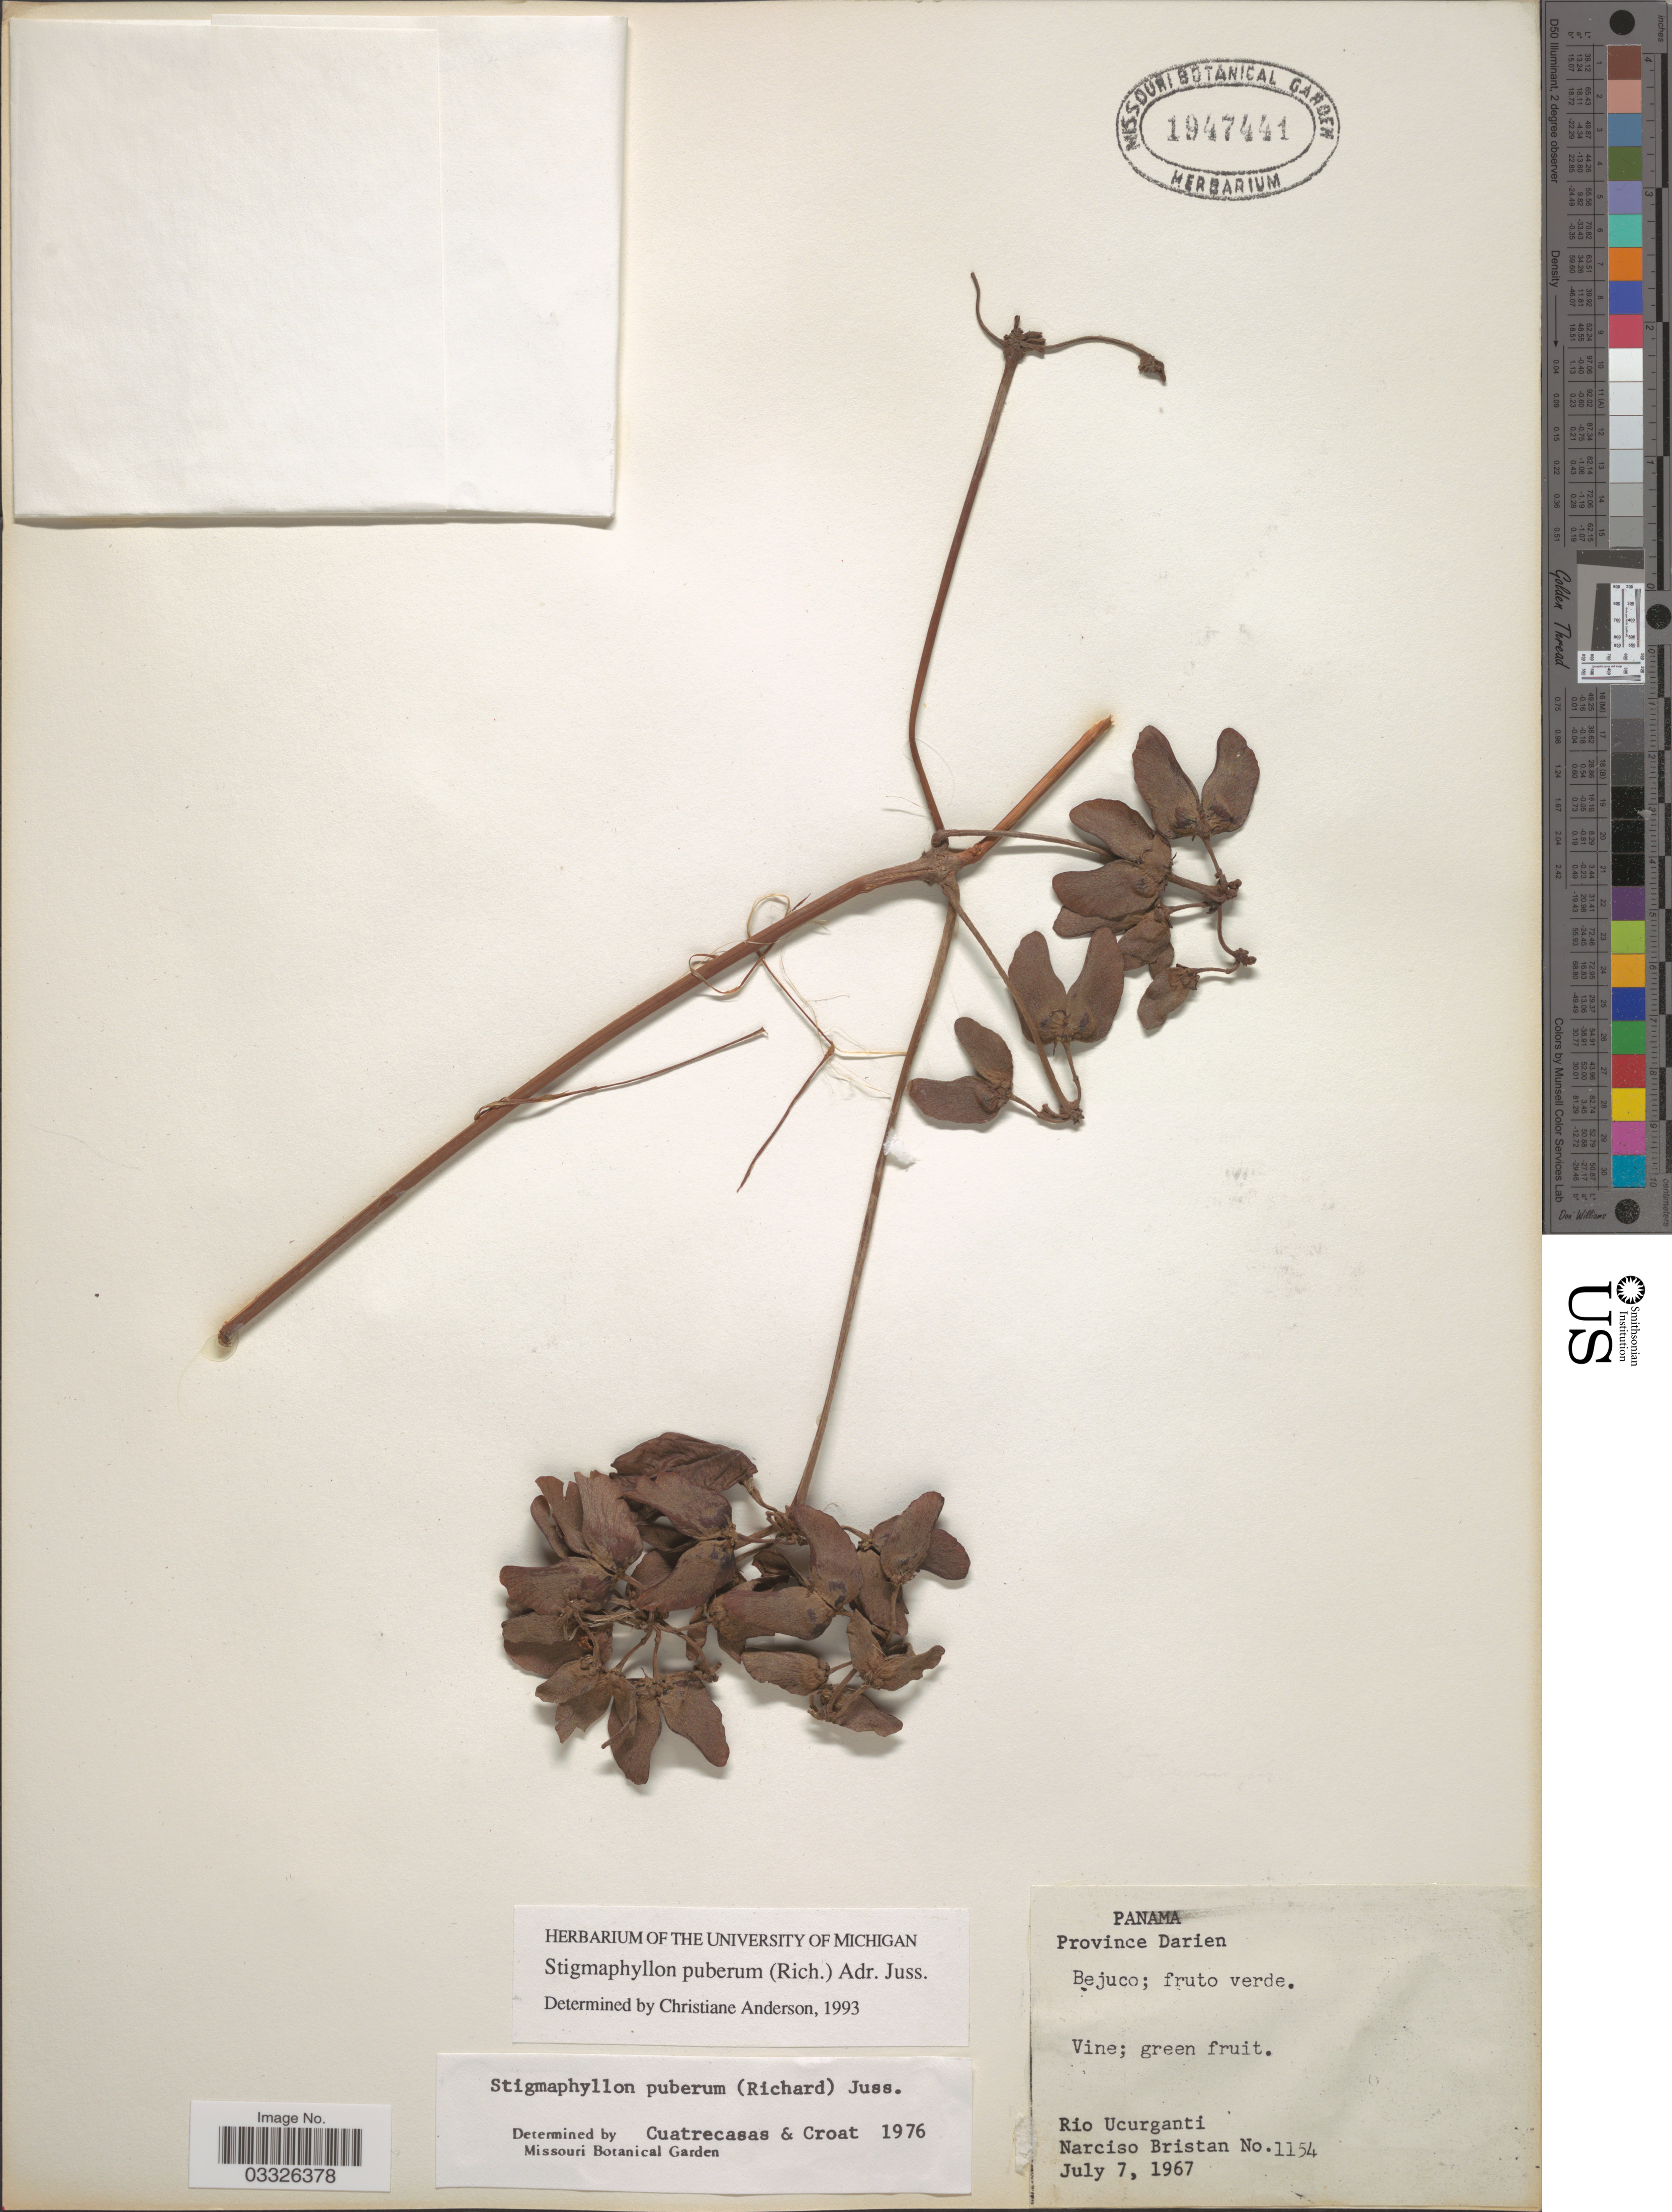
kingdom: Plantae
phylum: Tracheophyta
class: Magnoliopsida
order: Malpighiales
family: Malpighiaceae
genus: Stigmaphyllon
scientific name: Stigmaphyllon puberum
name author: (Rich.) A. Juss.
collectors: N. Bristan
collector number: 1154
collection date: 1967-07-07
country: Panama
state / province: Darién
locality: Rio Ucurganti.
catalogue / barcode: US 1947441